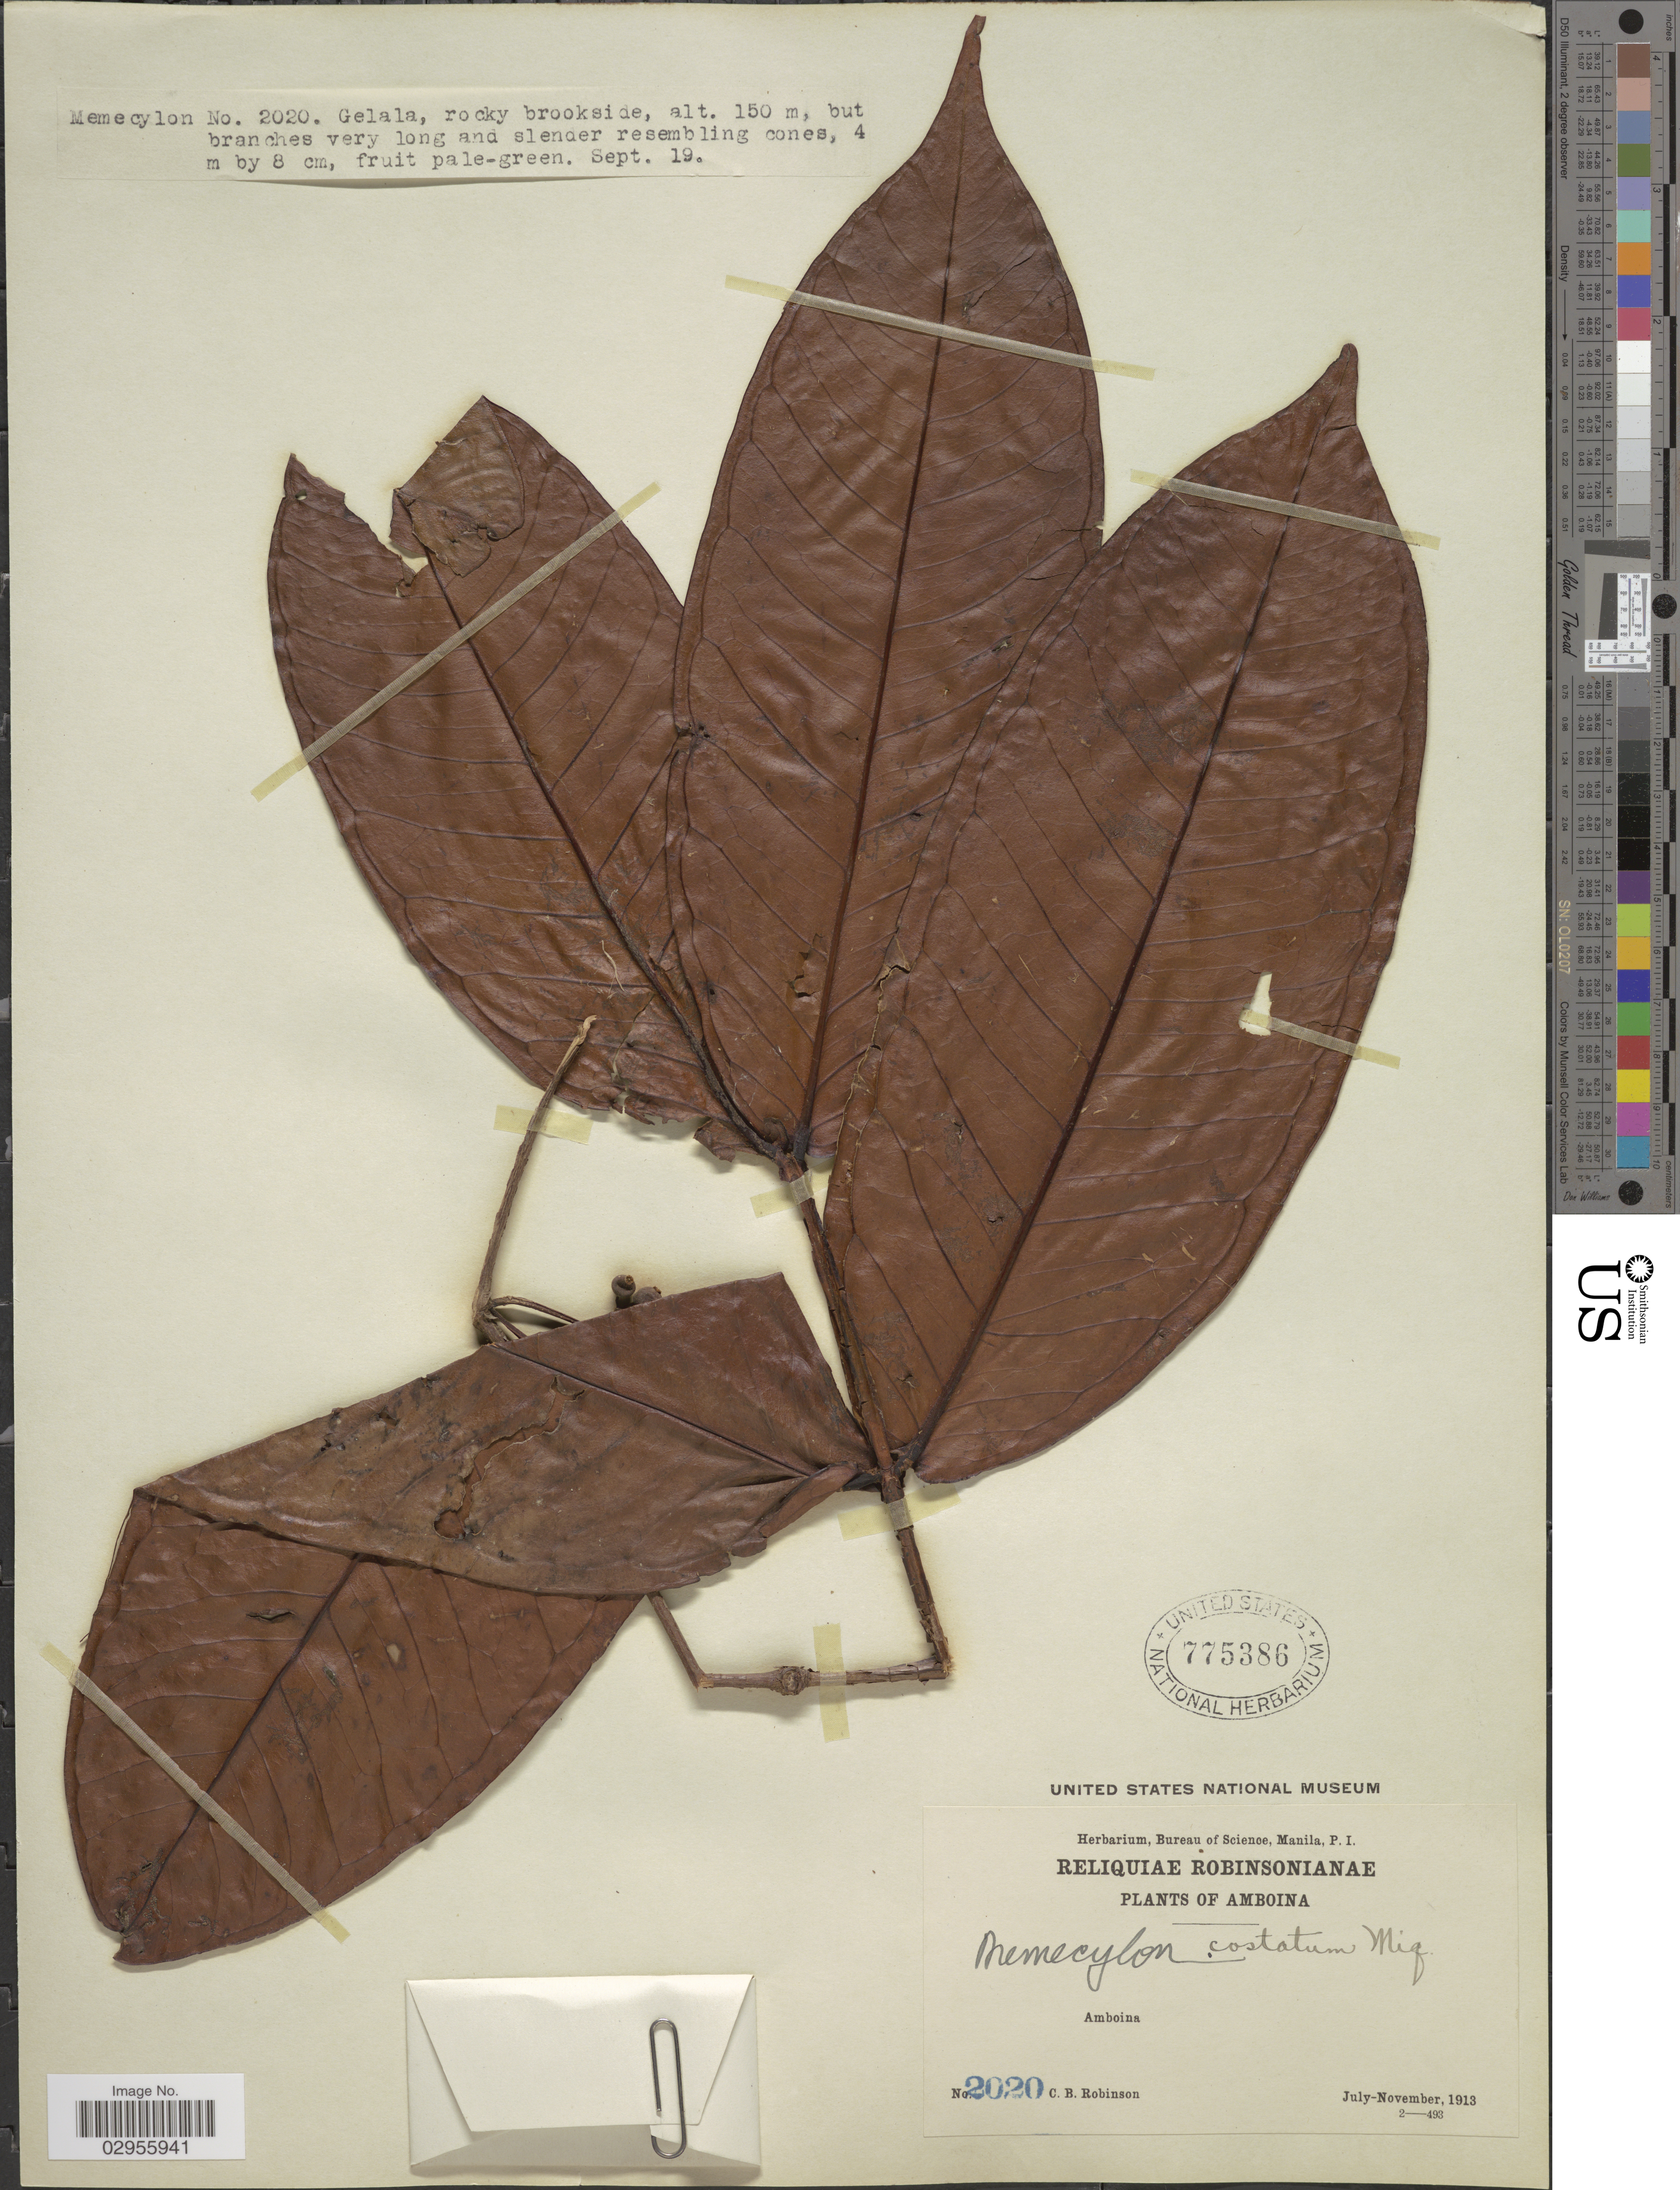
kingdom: Plantae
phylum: Tracheophyta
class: Magnoliopsida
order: Myrtales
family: Melastomataceae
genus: Memecylon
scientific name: Memecylon costatum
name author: Miq.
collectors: C. Robinson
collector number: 2020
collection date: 1913-09-19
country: Indonesia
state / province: Maluku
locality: Amboina. Gelala.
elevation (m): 46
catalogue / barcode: US 775386